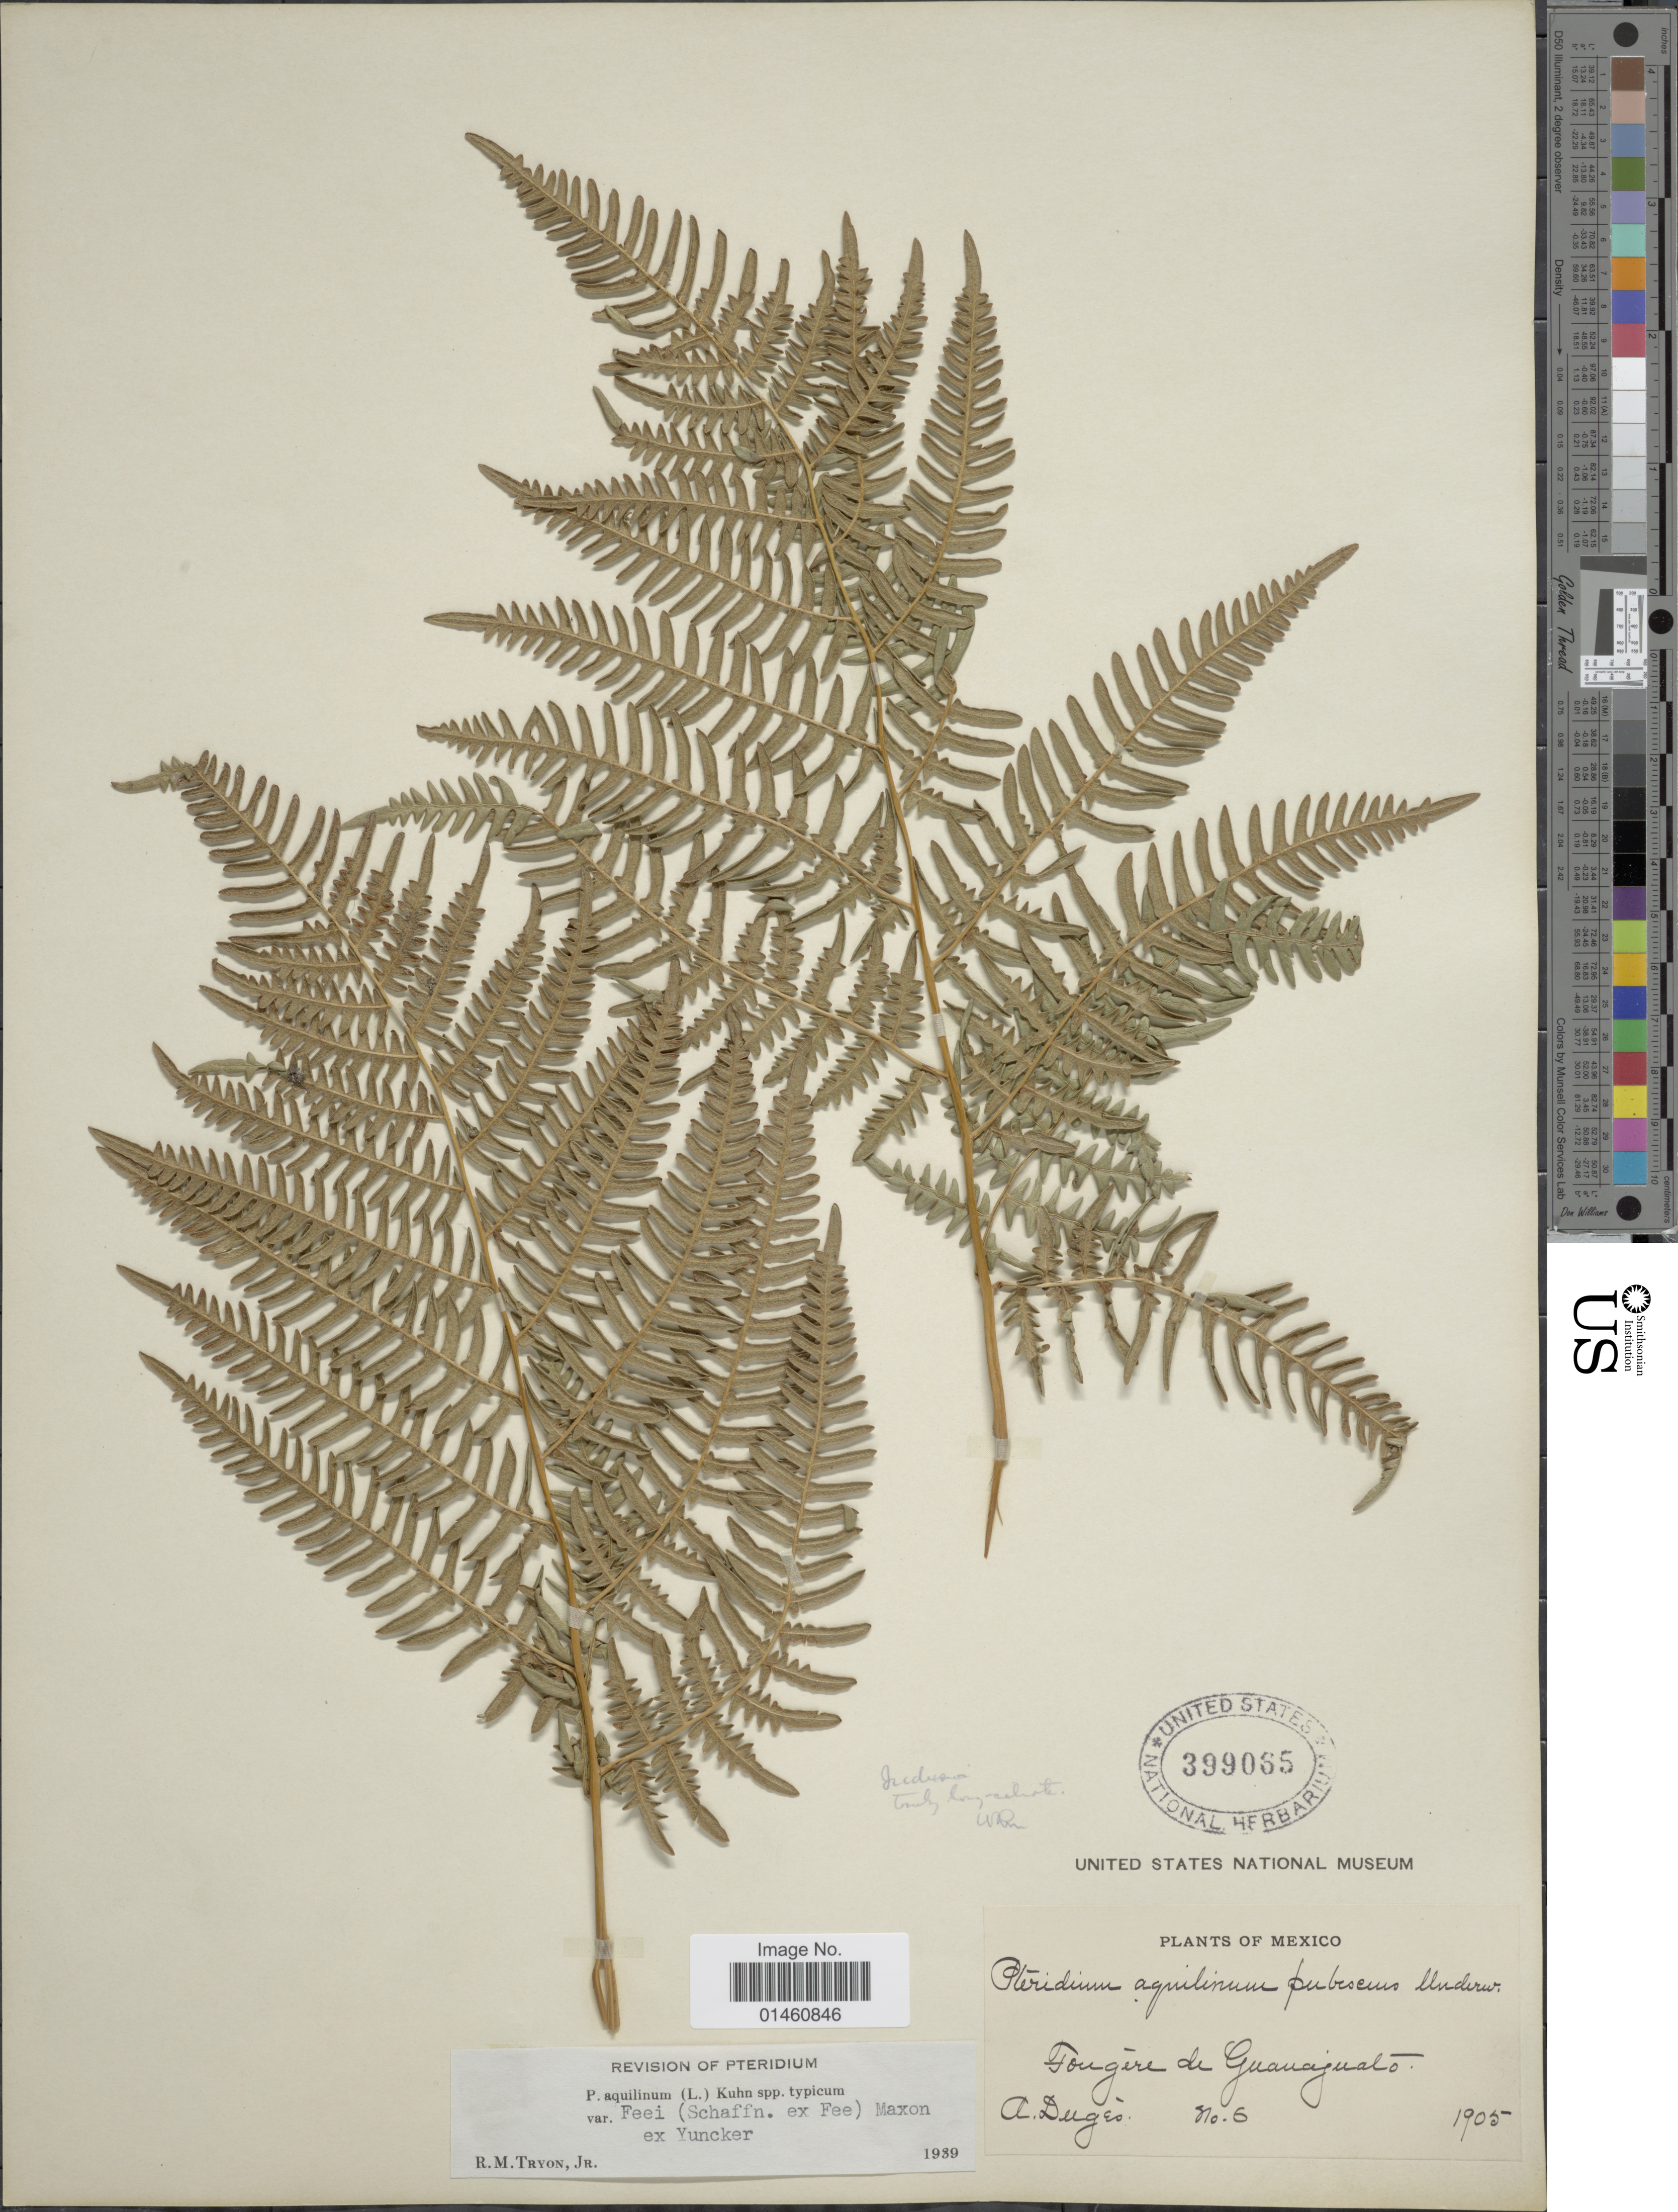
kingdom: Plantae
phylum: Tracheophyta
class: Polypodiopsida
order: Polypodiales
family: Dennstaedtiaceae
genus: Pteridium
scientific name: Pteridium aquilinum var. feei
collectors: A. Dugès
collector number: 6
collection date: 1905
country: Mexico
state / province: Guanajuato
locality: Fougére de Guanajuato.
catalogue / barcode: US 399065